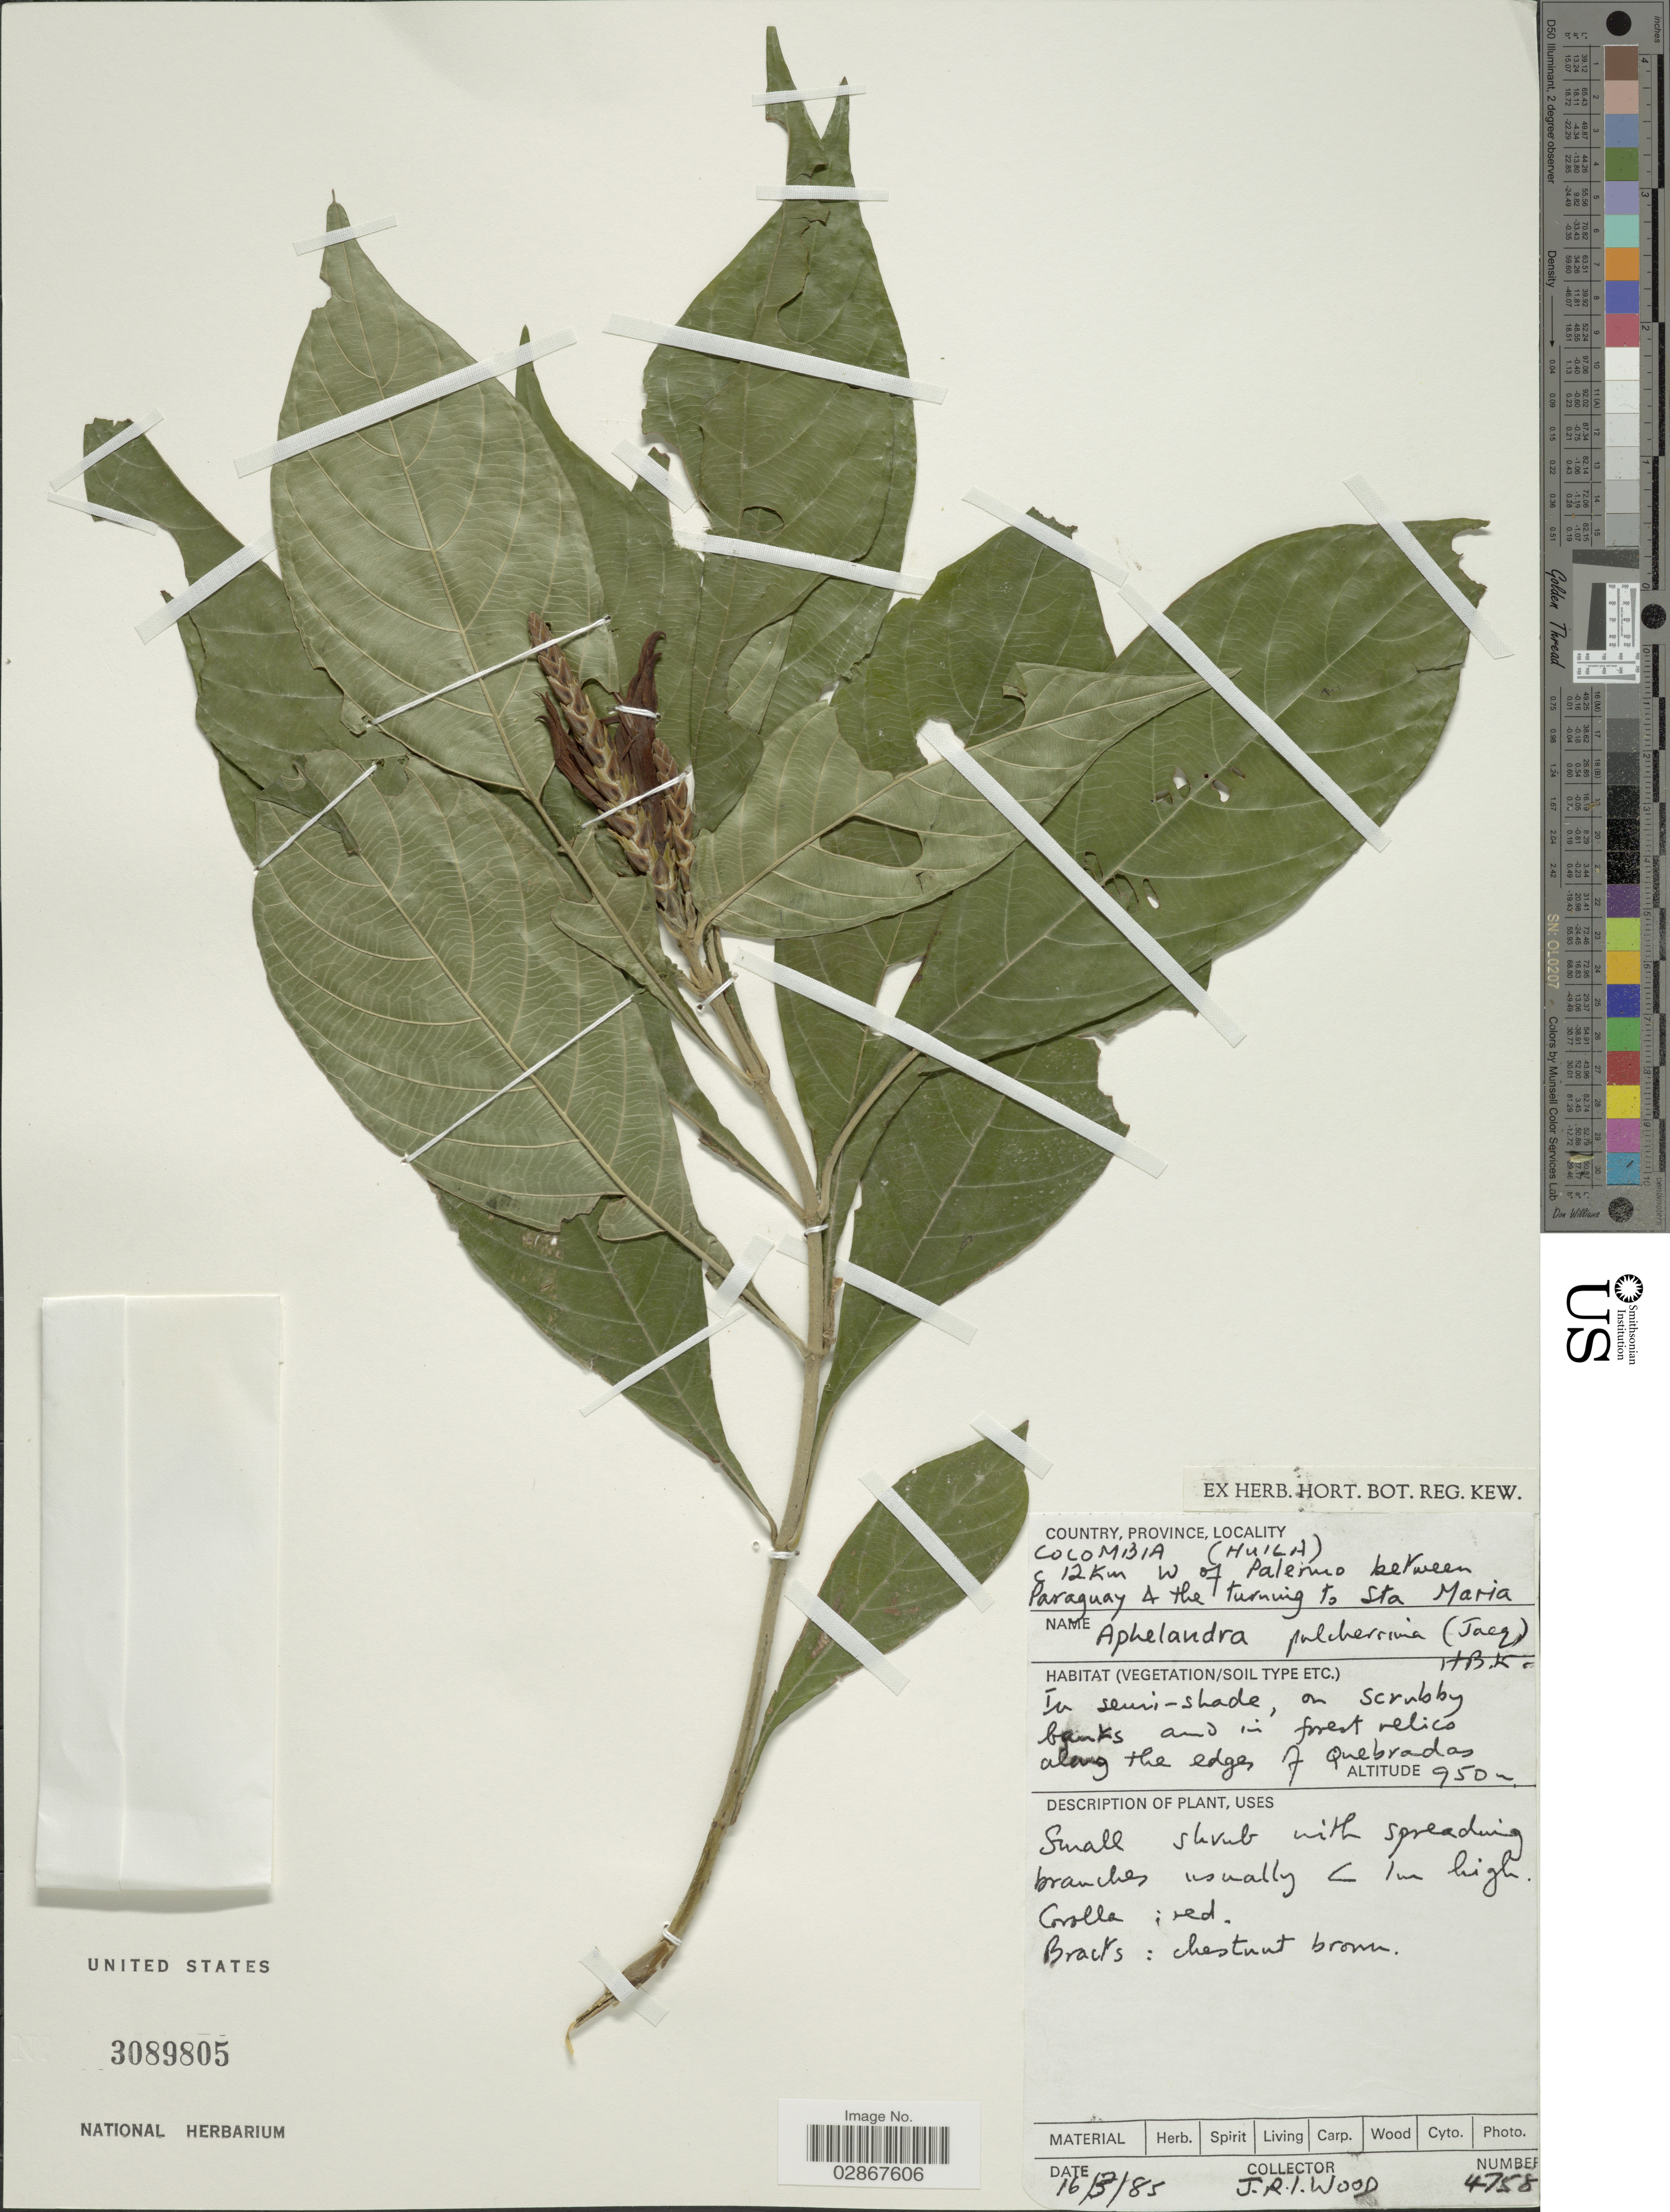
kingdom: Plantae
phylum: Tracheophyta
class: Magnoliopsida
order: Lamiales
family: Acanthaceae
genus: Aphelandra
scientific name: Aphelandra pulcherrima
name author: (Jacq.) Kunth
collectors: J. R. I. Wood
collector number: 4758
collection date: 1985-03-16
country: Colombia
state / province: Huila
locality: C 12 km W of Palermo between Paraguay & the turning to Sta Maria.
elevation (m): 950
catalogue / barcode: US 3089805